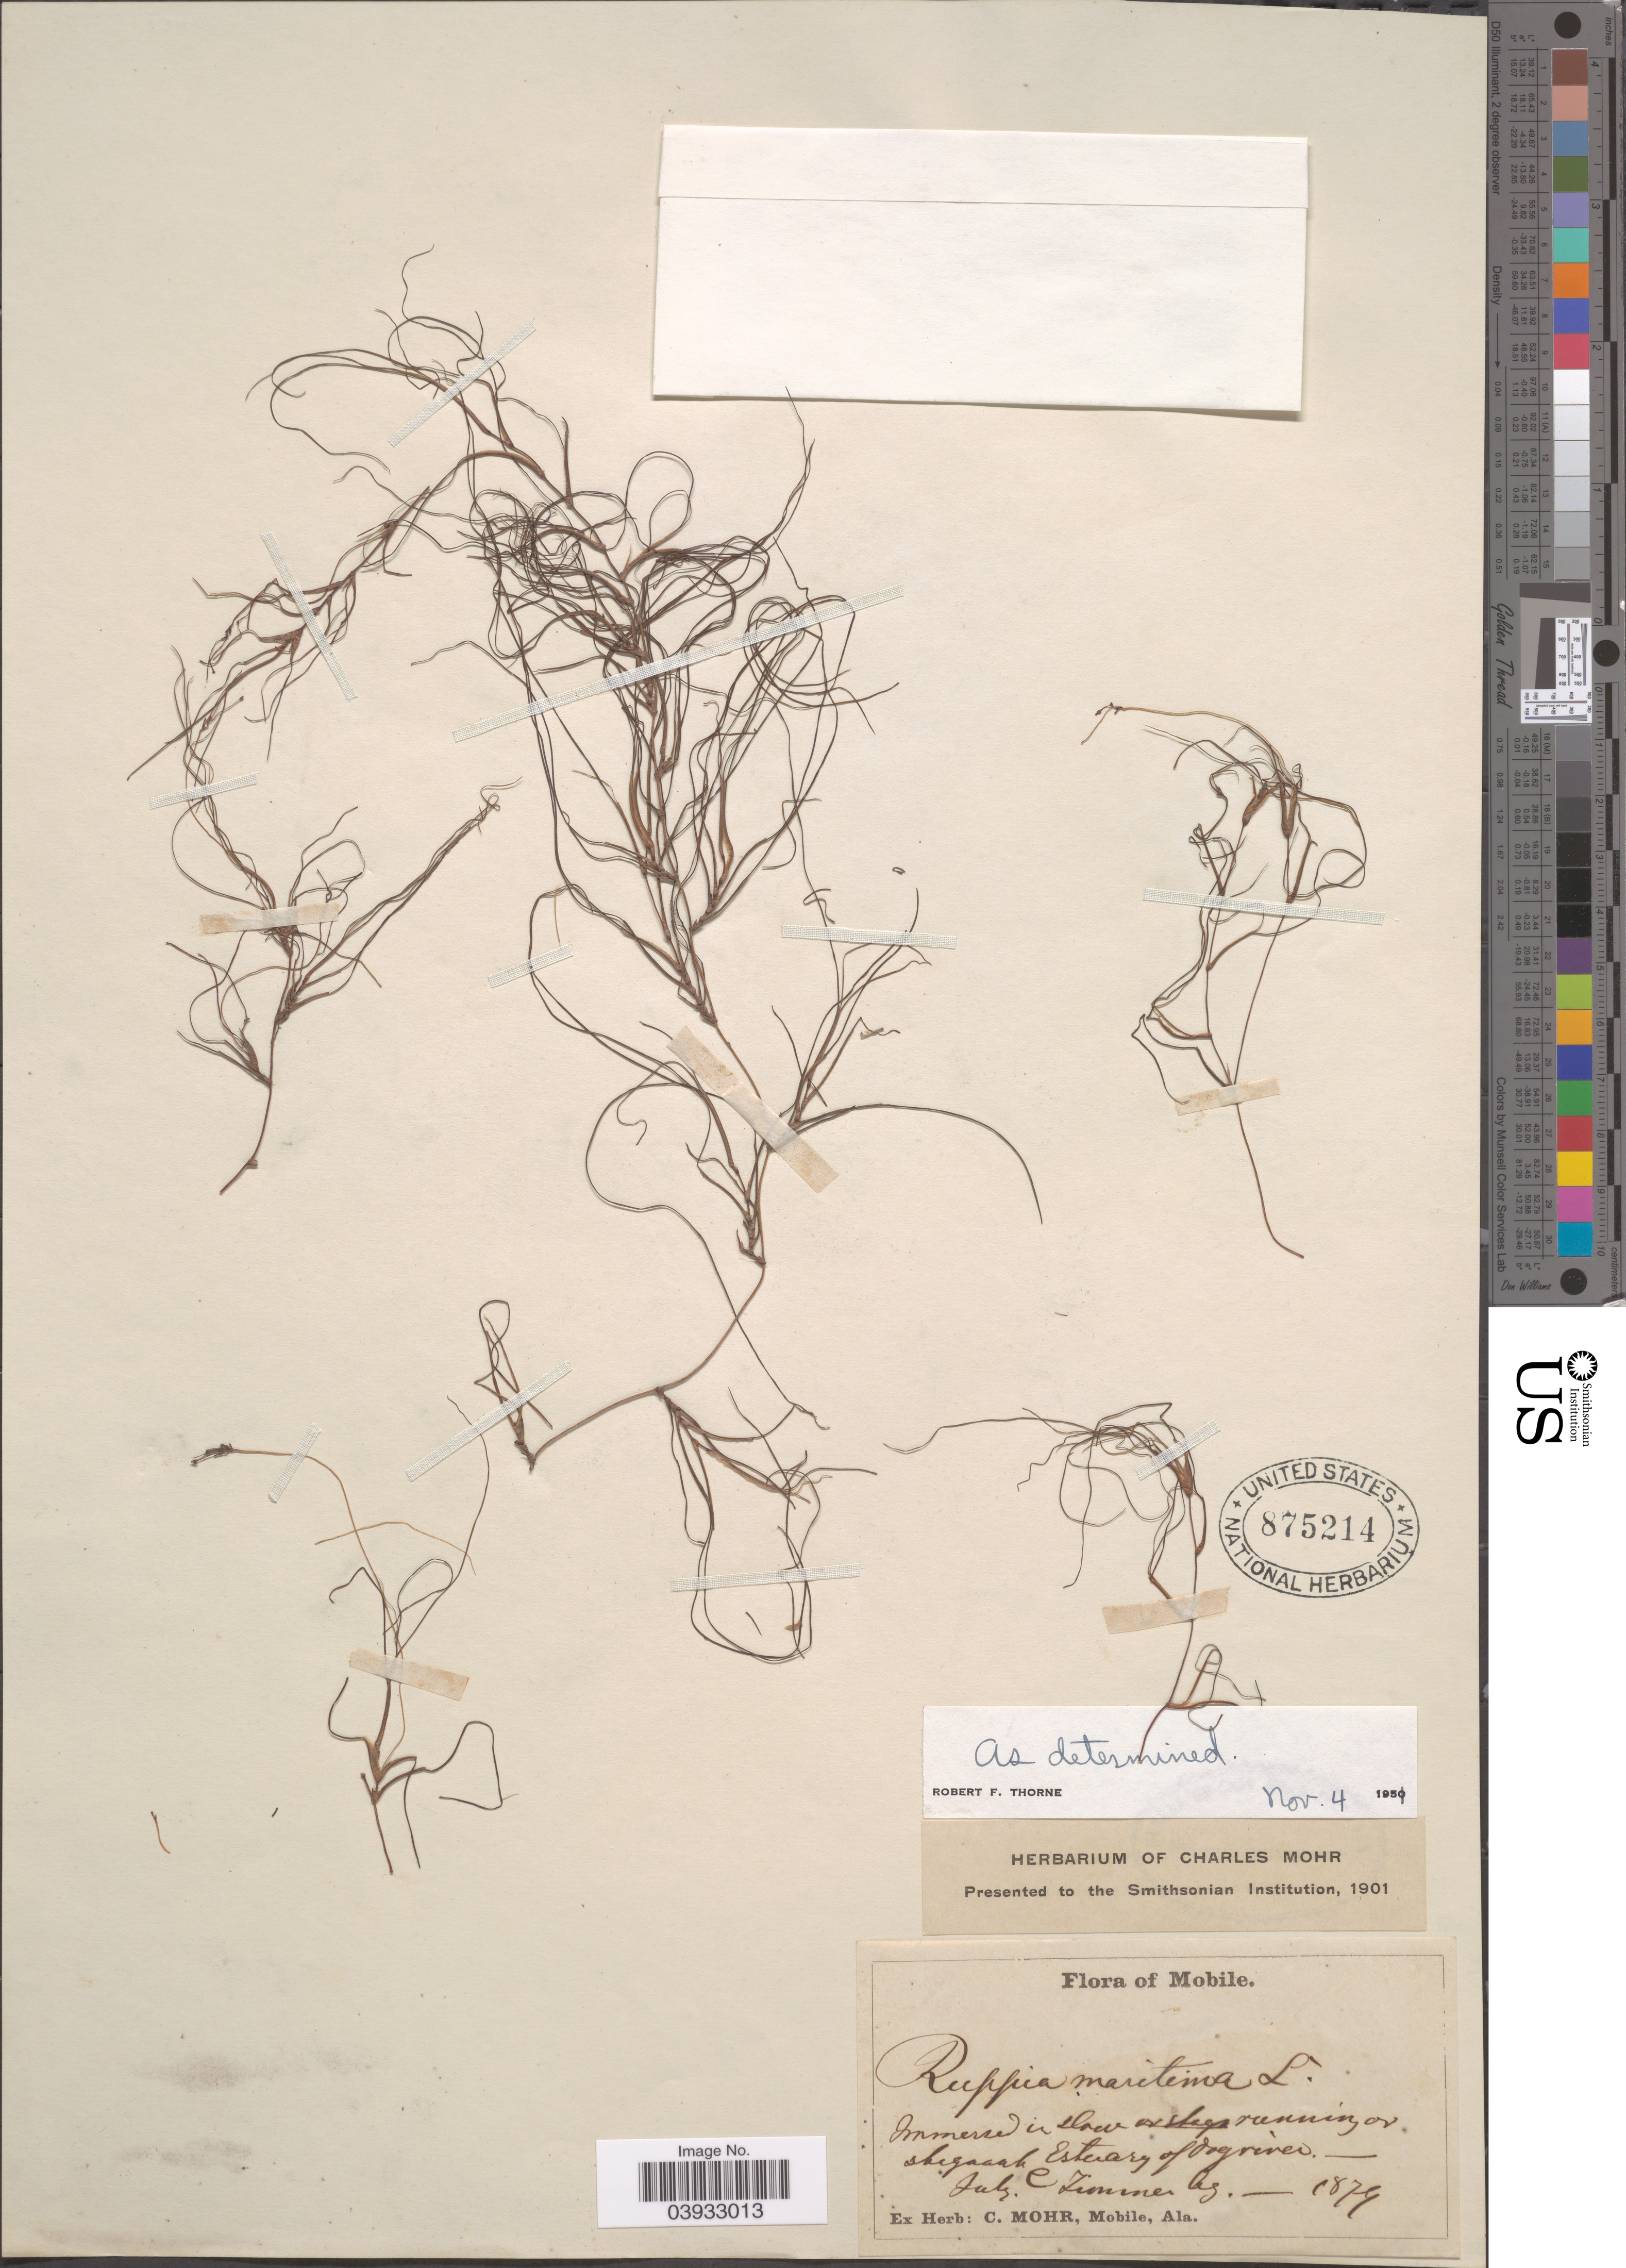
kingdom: Plantae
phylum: Tracheophyta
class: Liliopsida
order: Alismatales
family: Ruppiaceae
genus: Ruppia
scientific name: Ruppia maritima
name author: L.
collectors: C. Zimmer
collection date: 1879-07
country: United States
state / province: Alabama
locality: Mobile. Estuary of Dogriver.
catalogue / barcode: US 875214